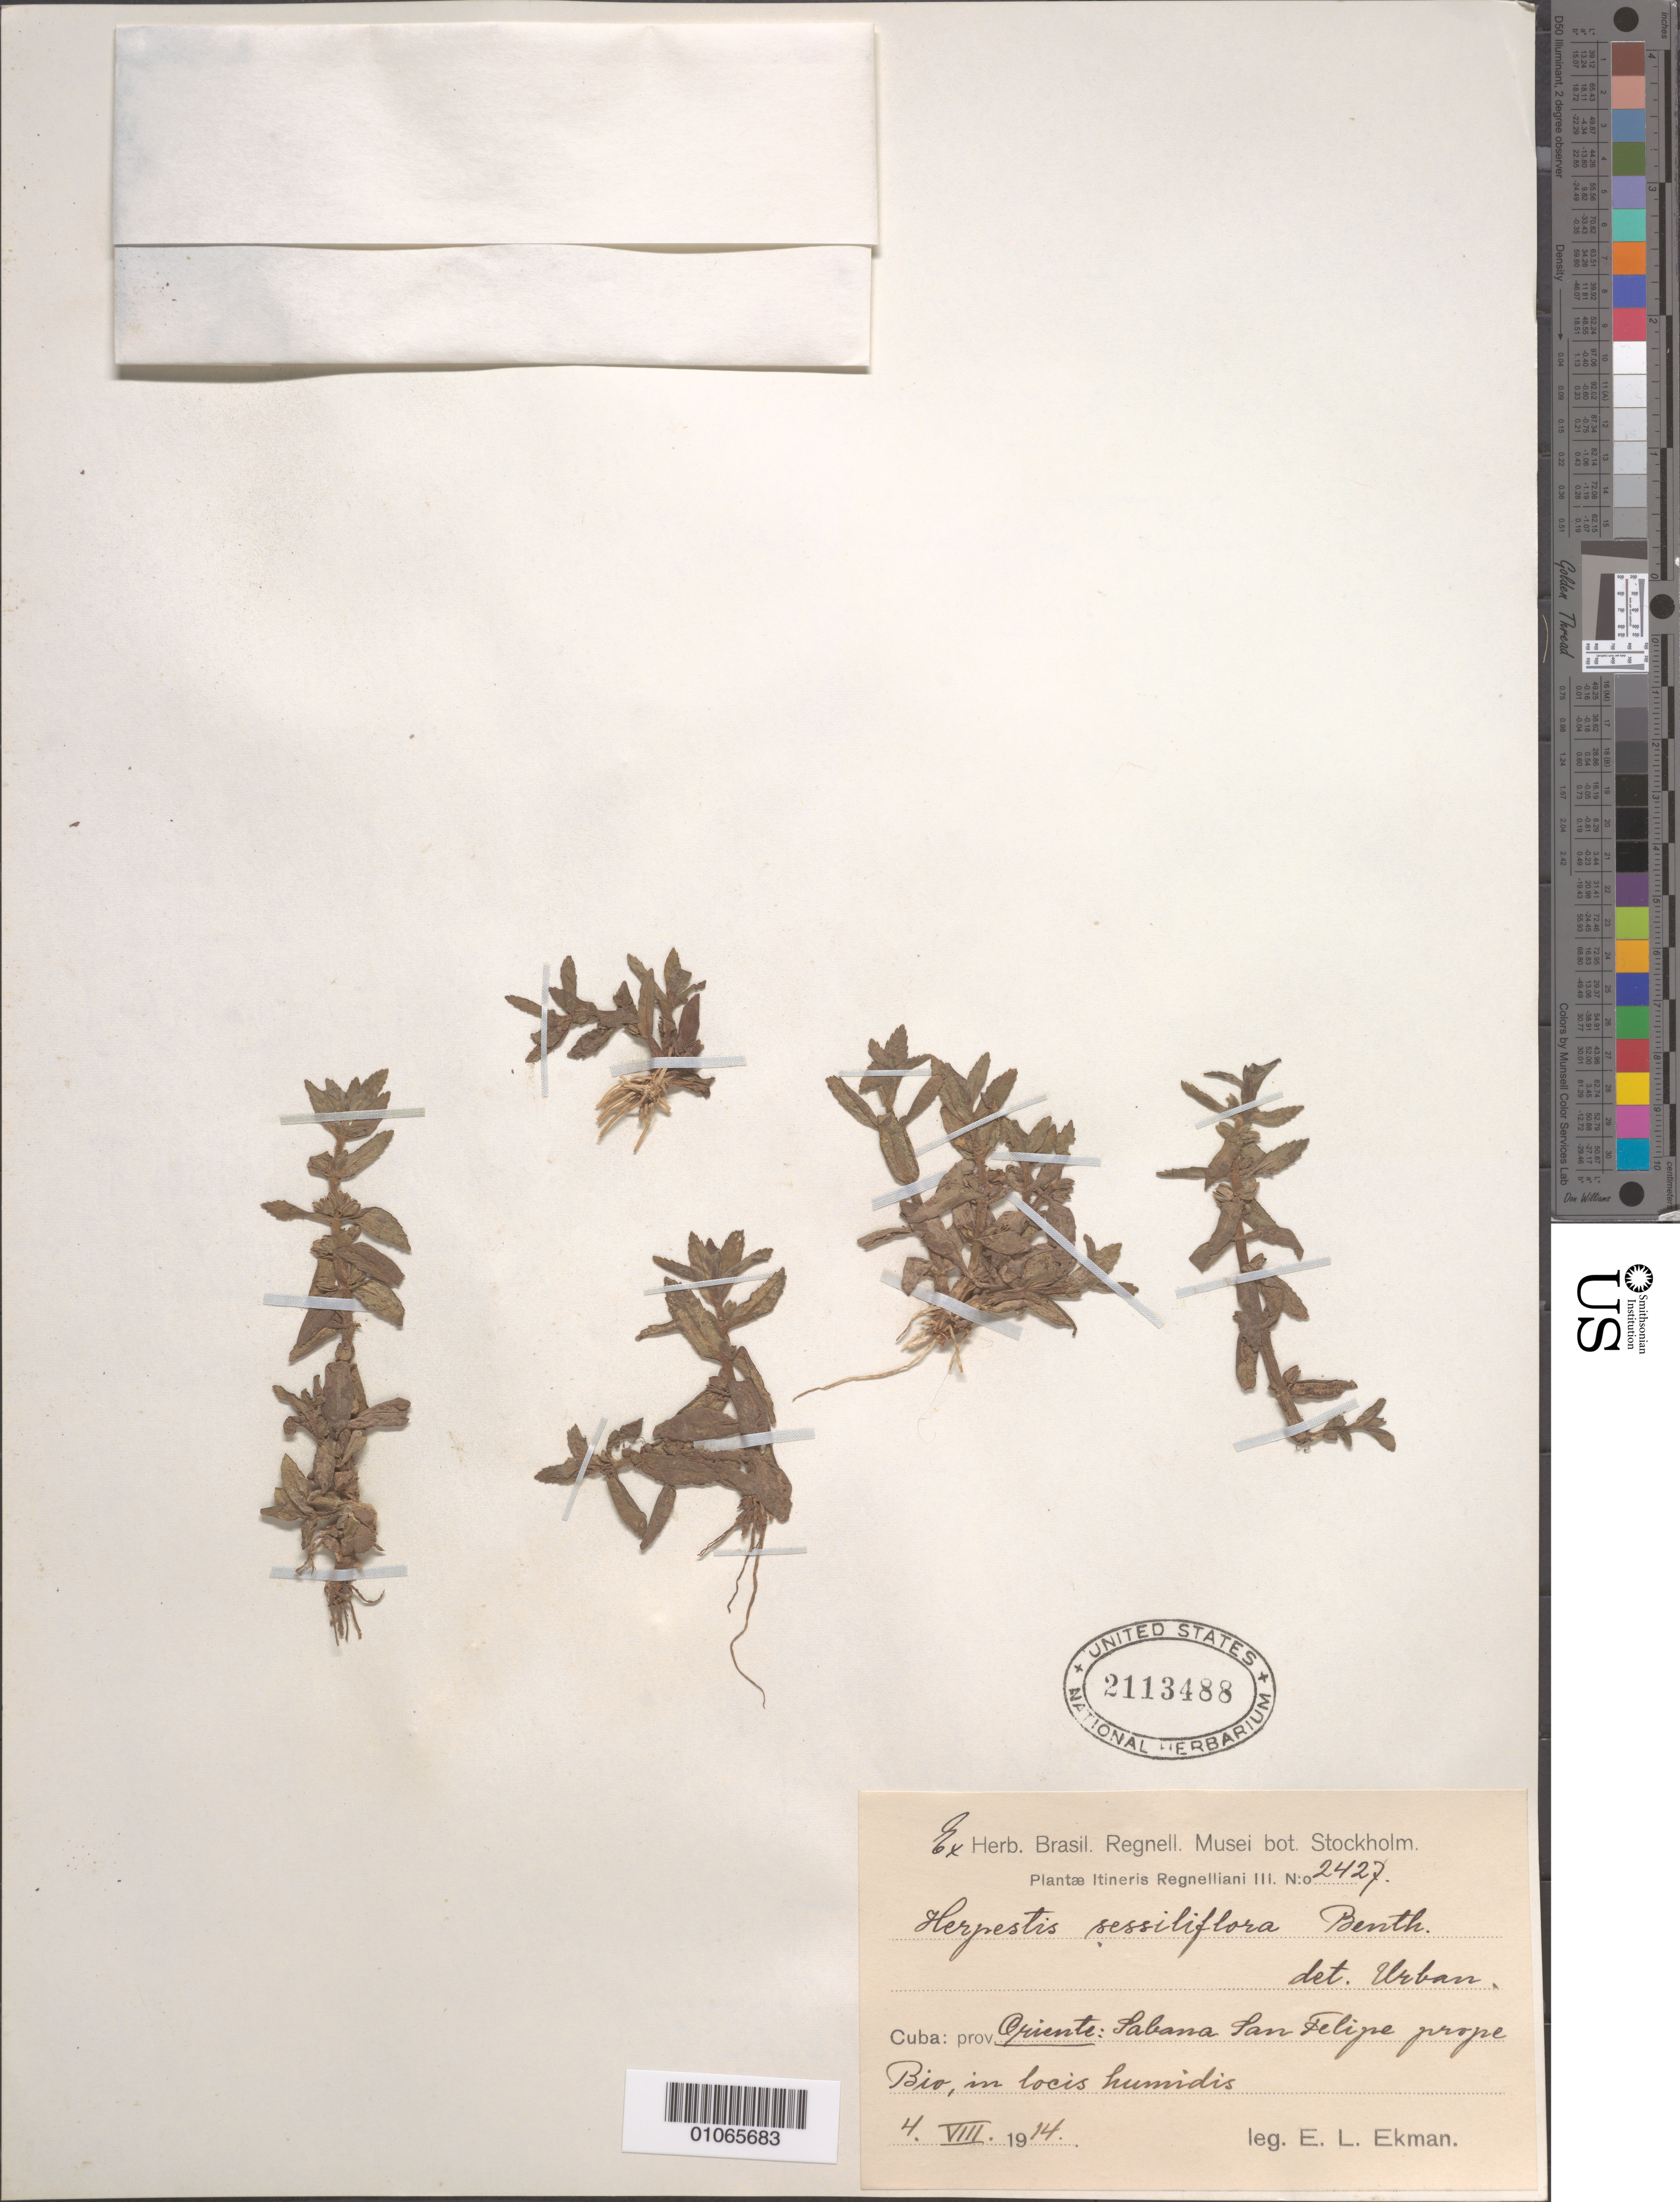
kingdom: Plantae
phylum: Tracheophyta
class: Magnoliopsida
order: Lamiales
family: Plantaginaceae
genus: Bacopa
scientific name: Bacopa sessiliflora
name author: (Benth.) Edwall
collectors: E. L. Ekman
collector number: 2427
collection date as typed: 04 Aug 1914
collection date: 1914-08-04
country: Cuba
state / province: Oriente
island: Cuba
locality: Savanna San Felipe prope Bio, in wet sites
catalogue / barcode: US 2113488